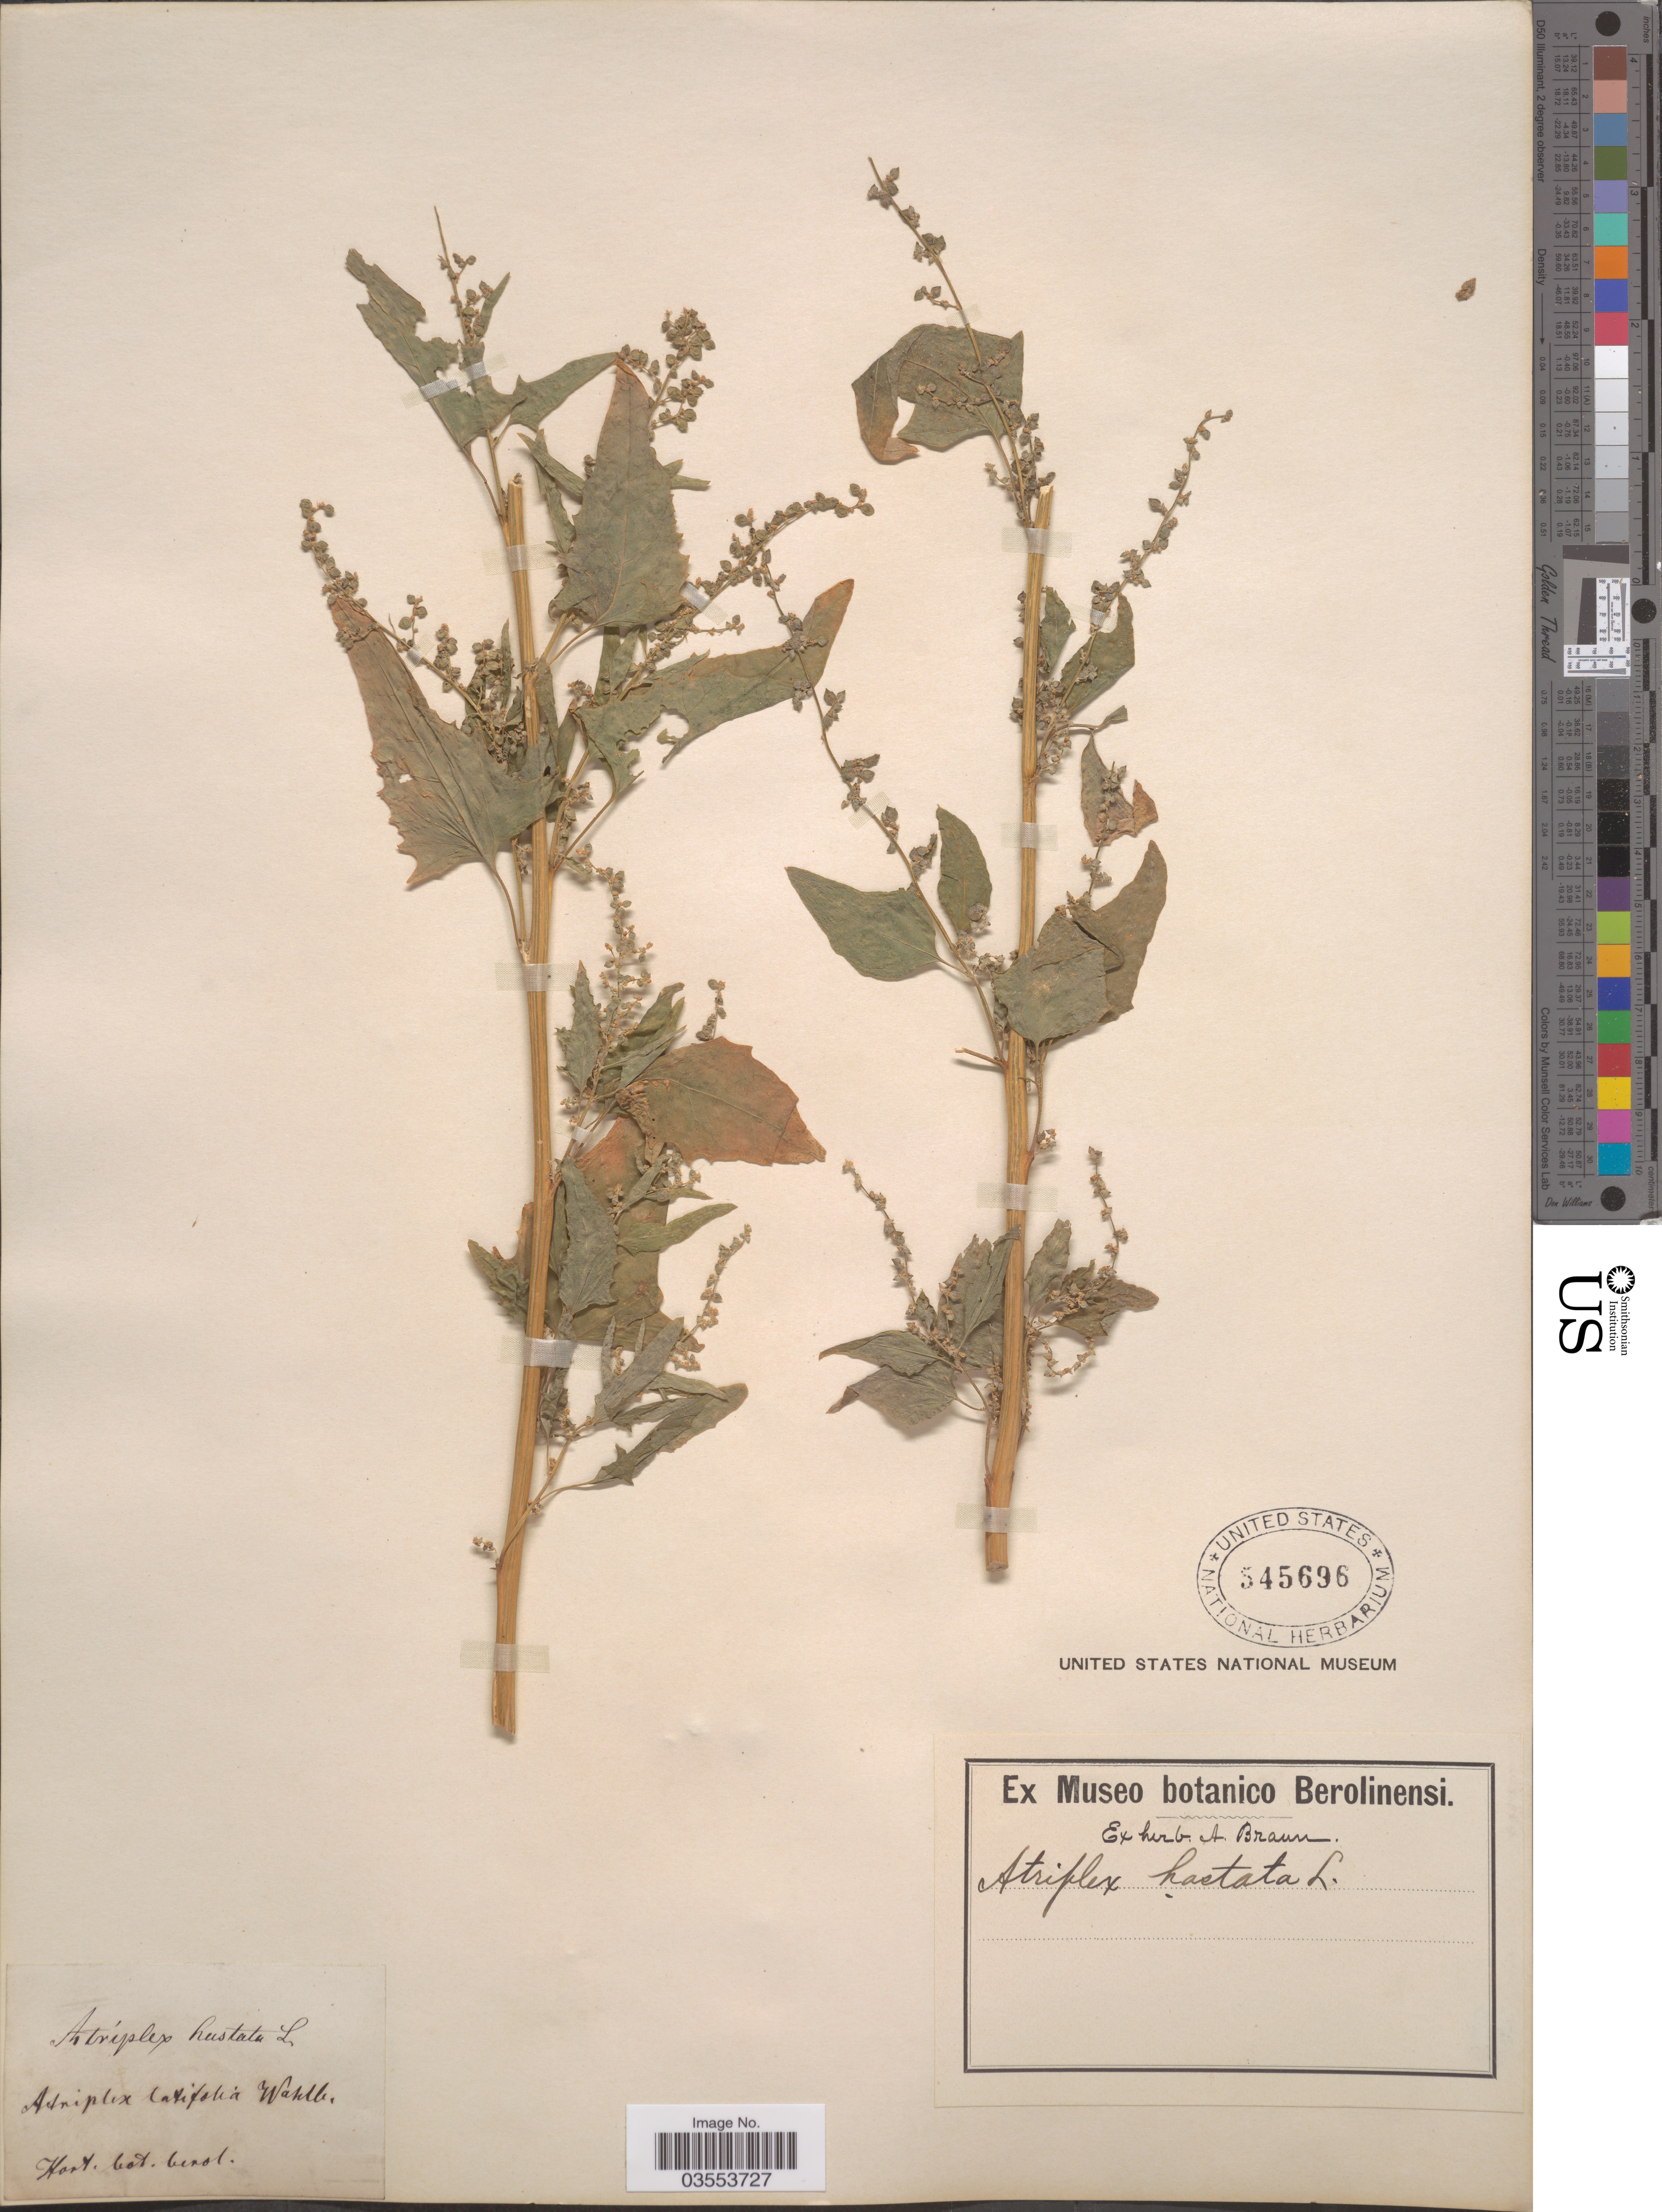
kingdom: Plantae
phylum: Tracheophyta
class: Magnoliopsida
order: Caryophyllales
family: Amaranthaceae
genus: Atriplex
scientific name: Atriplex hastata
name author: L.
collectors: ex herb. A. Braun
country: Germany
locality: Hort. bot. Berol.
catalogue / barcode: US 545696